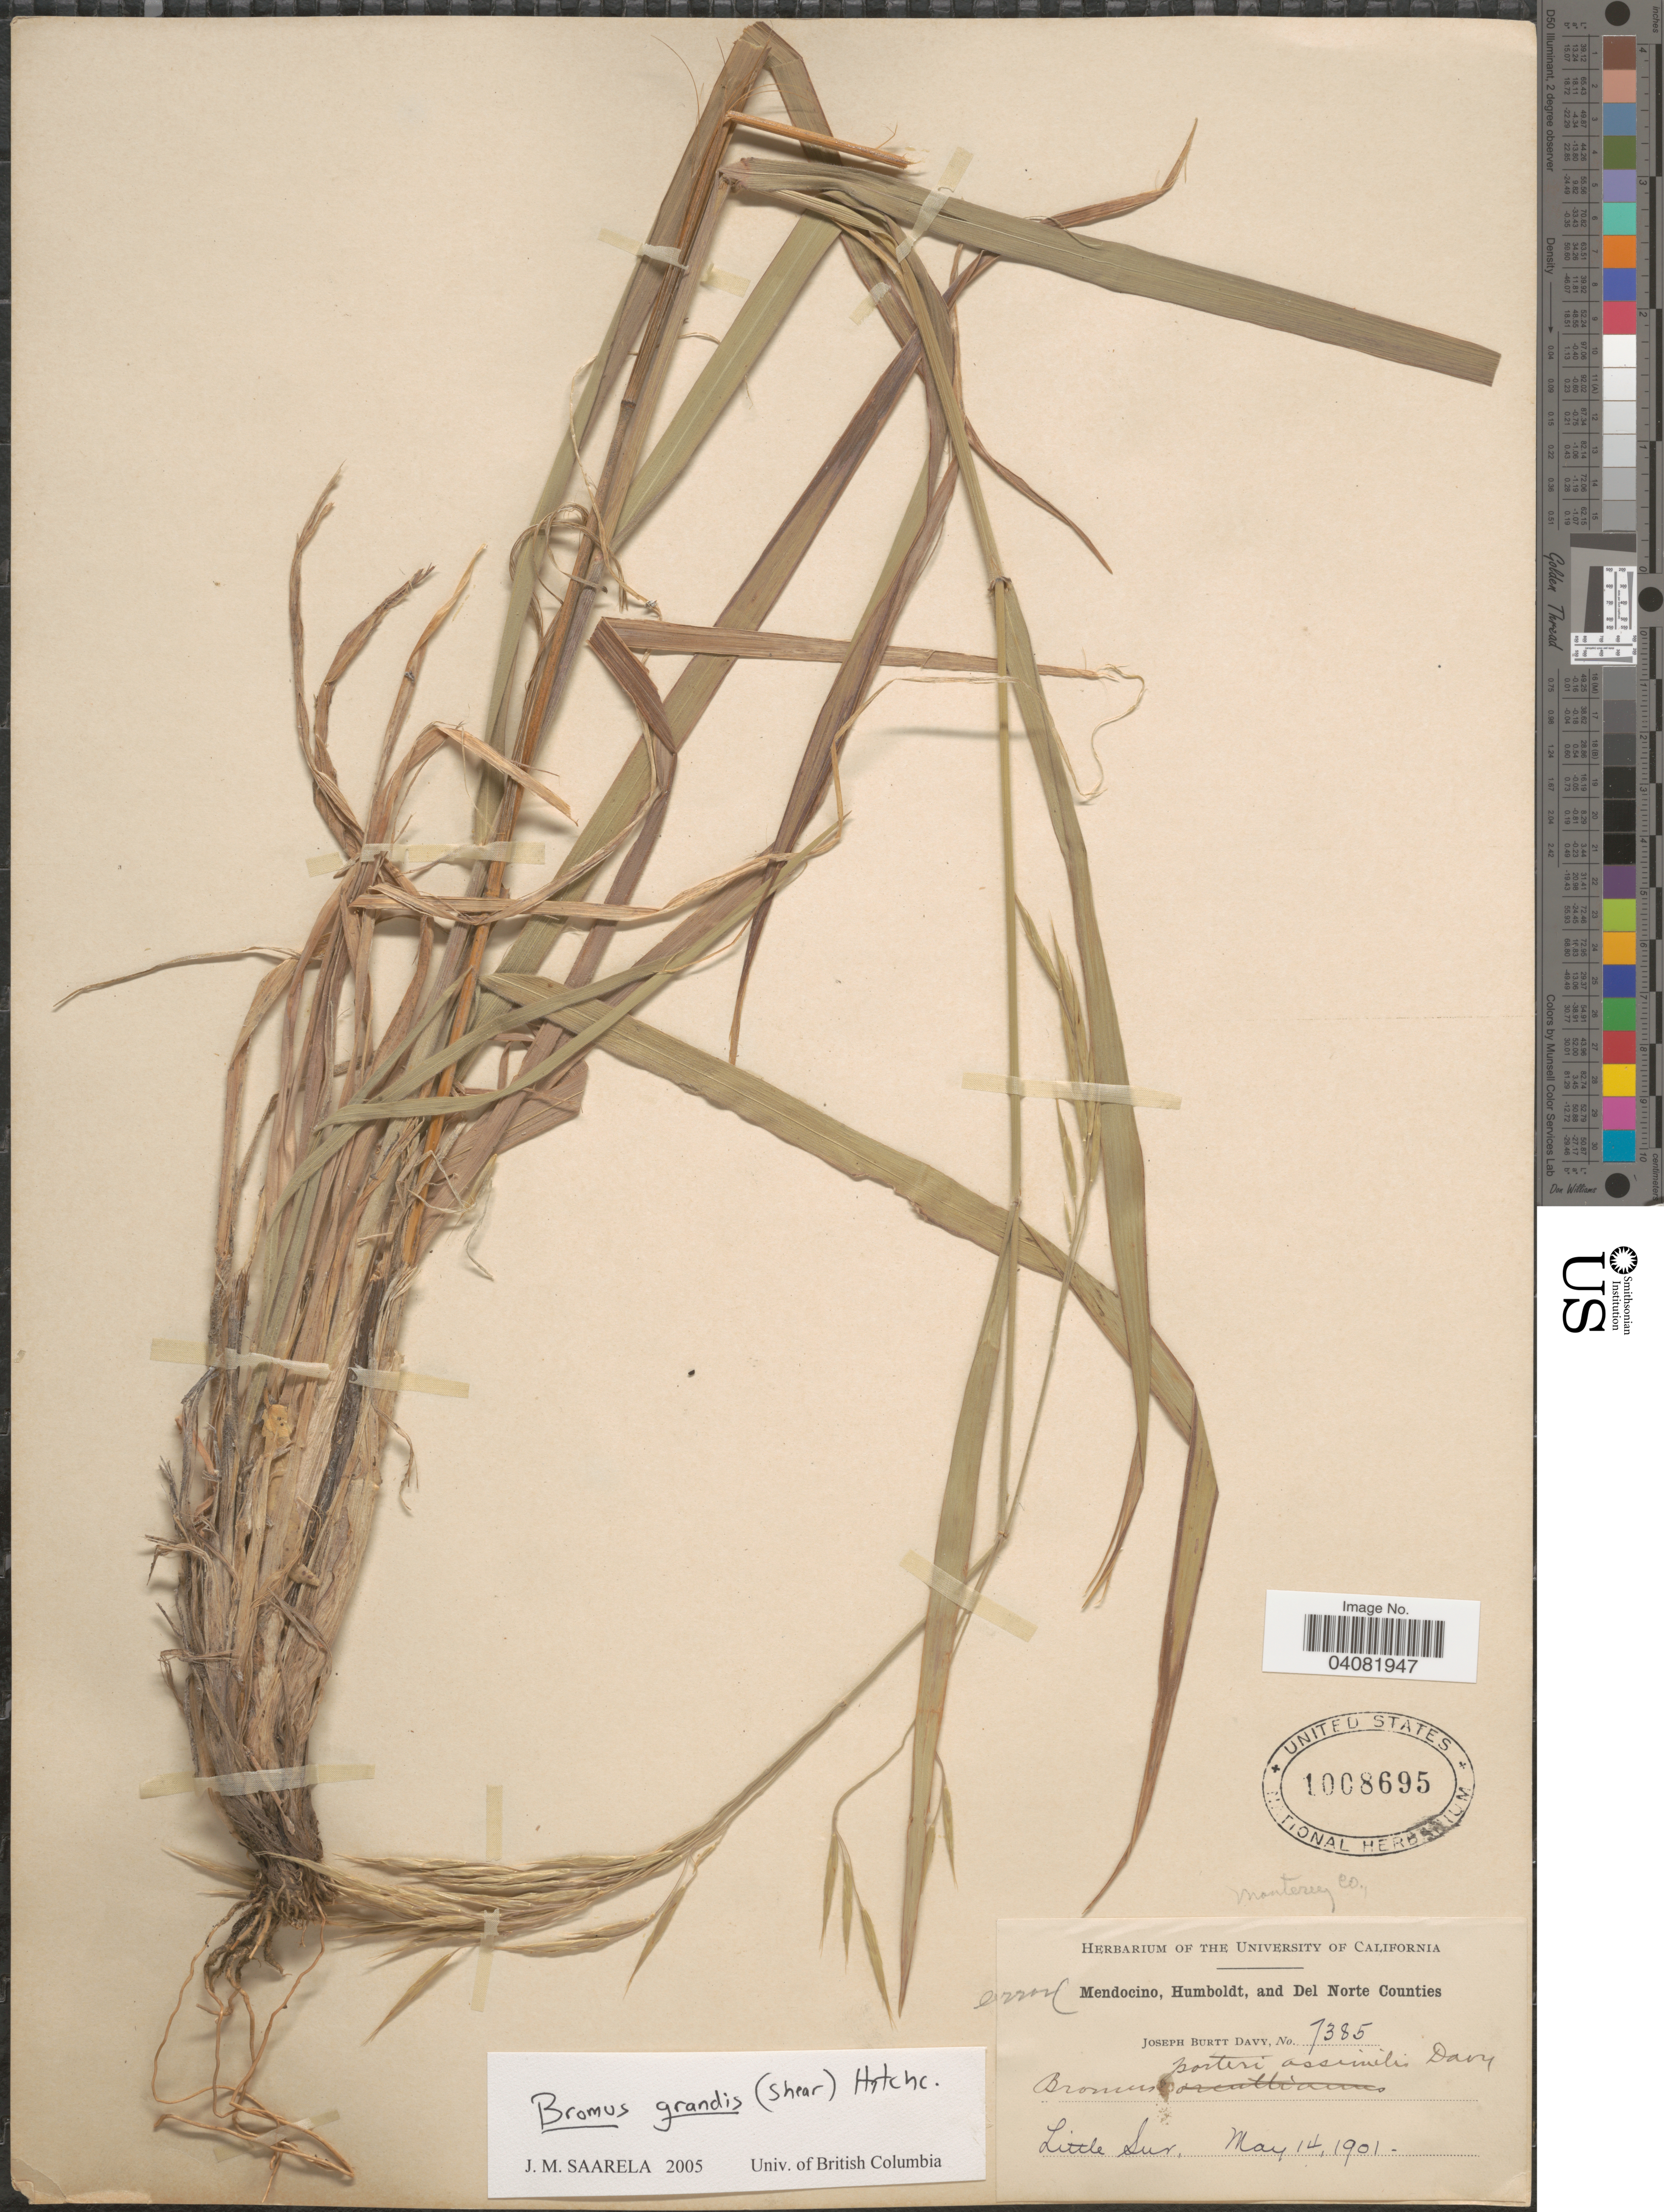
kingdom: Plantae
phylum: Tracheophyta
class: Liliopsida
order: Poales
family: Poaceae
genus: Bromus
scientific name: Bromus grandis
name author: (Shear) Hitchc.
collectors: J. Burtt Davy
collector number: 7385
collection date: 1901-05-14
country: United States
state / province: California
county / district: Monterey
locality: Mendocino, Humboldt, and Del Norte Counties. Monterey Co. Little Sur.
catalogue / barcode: US 1008695